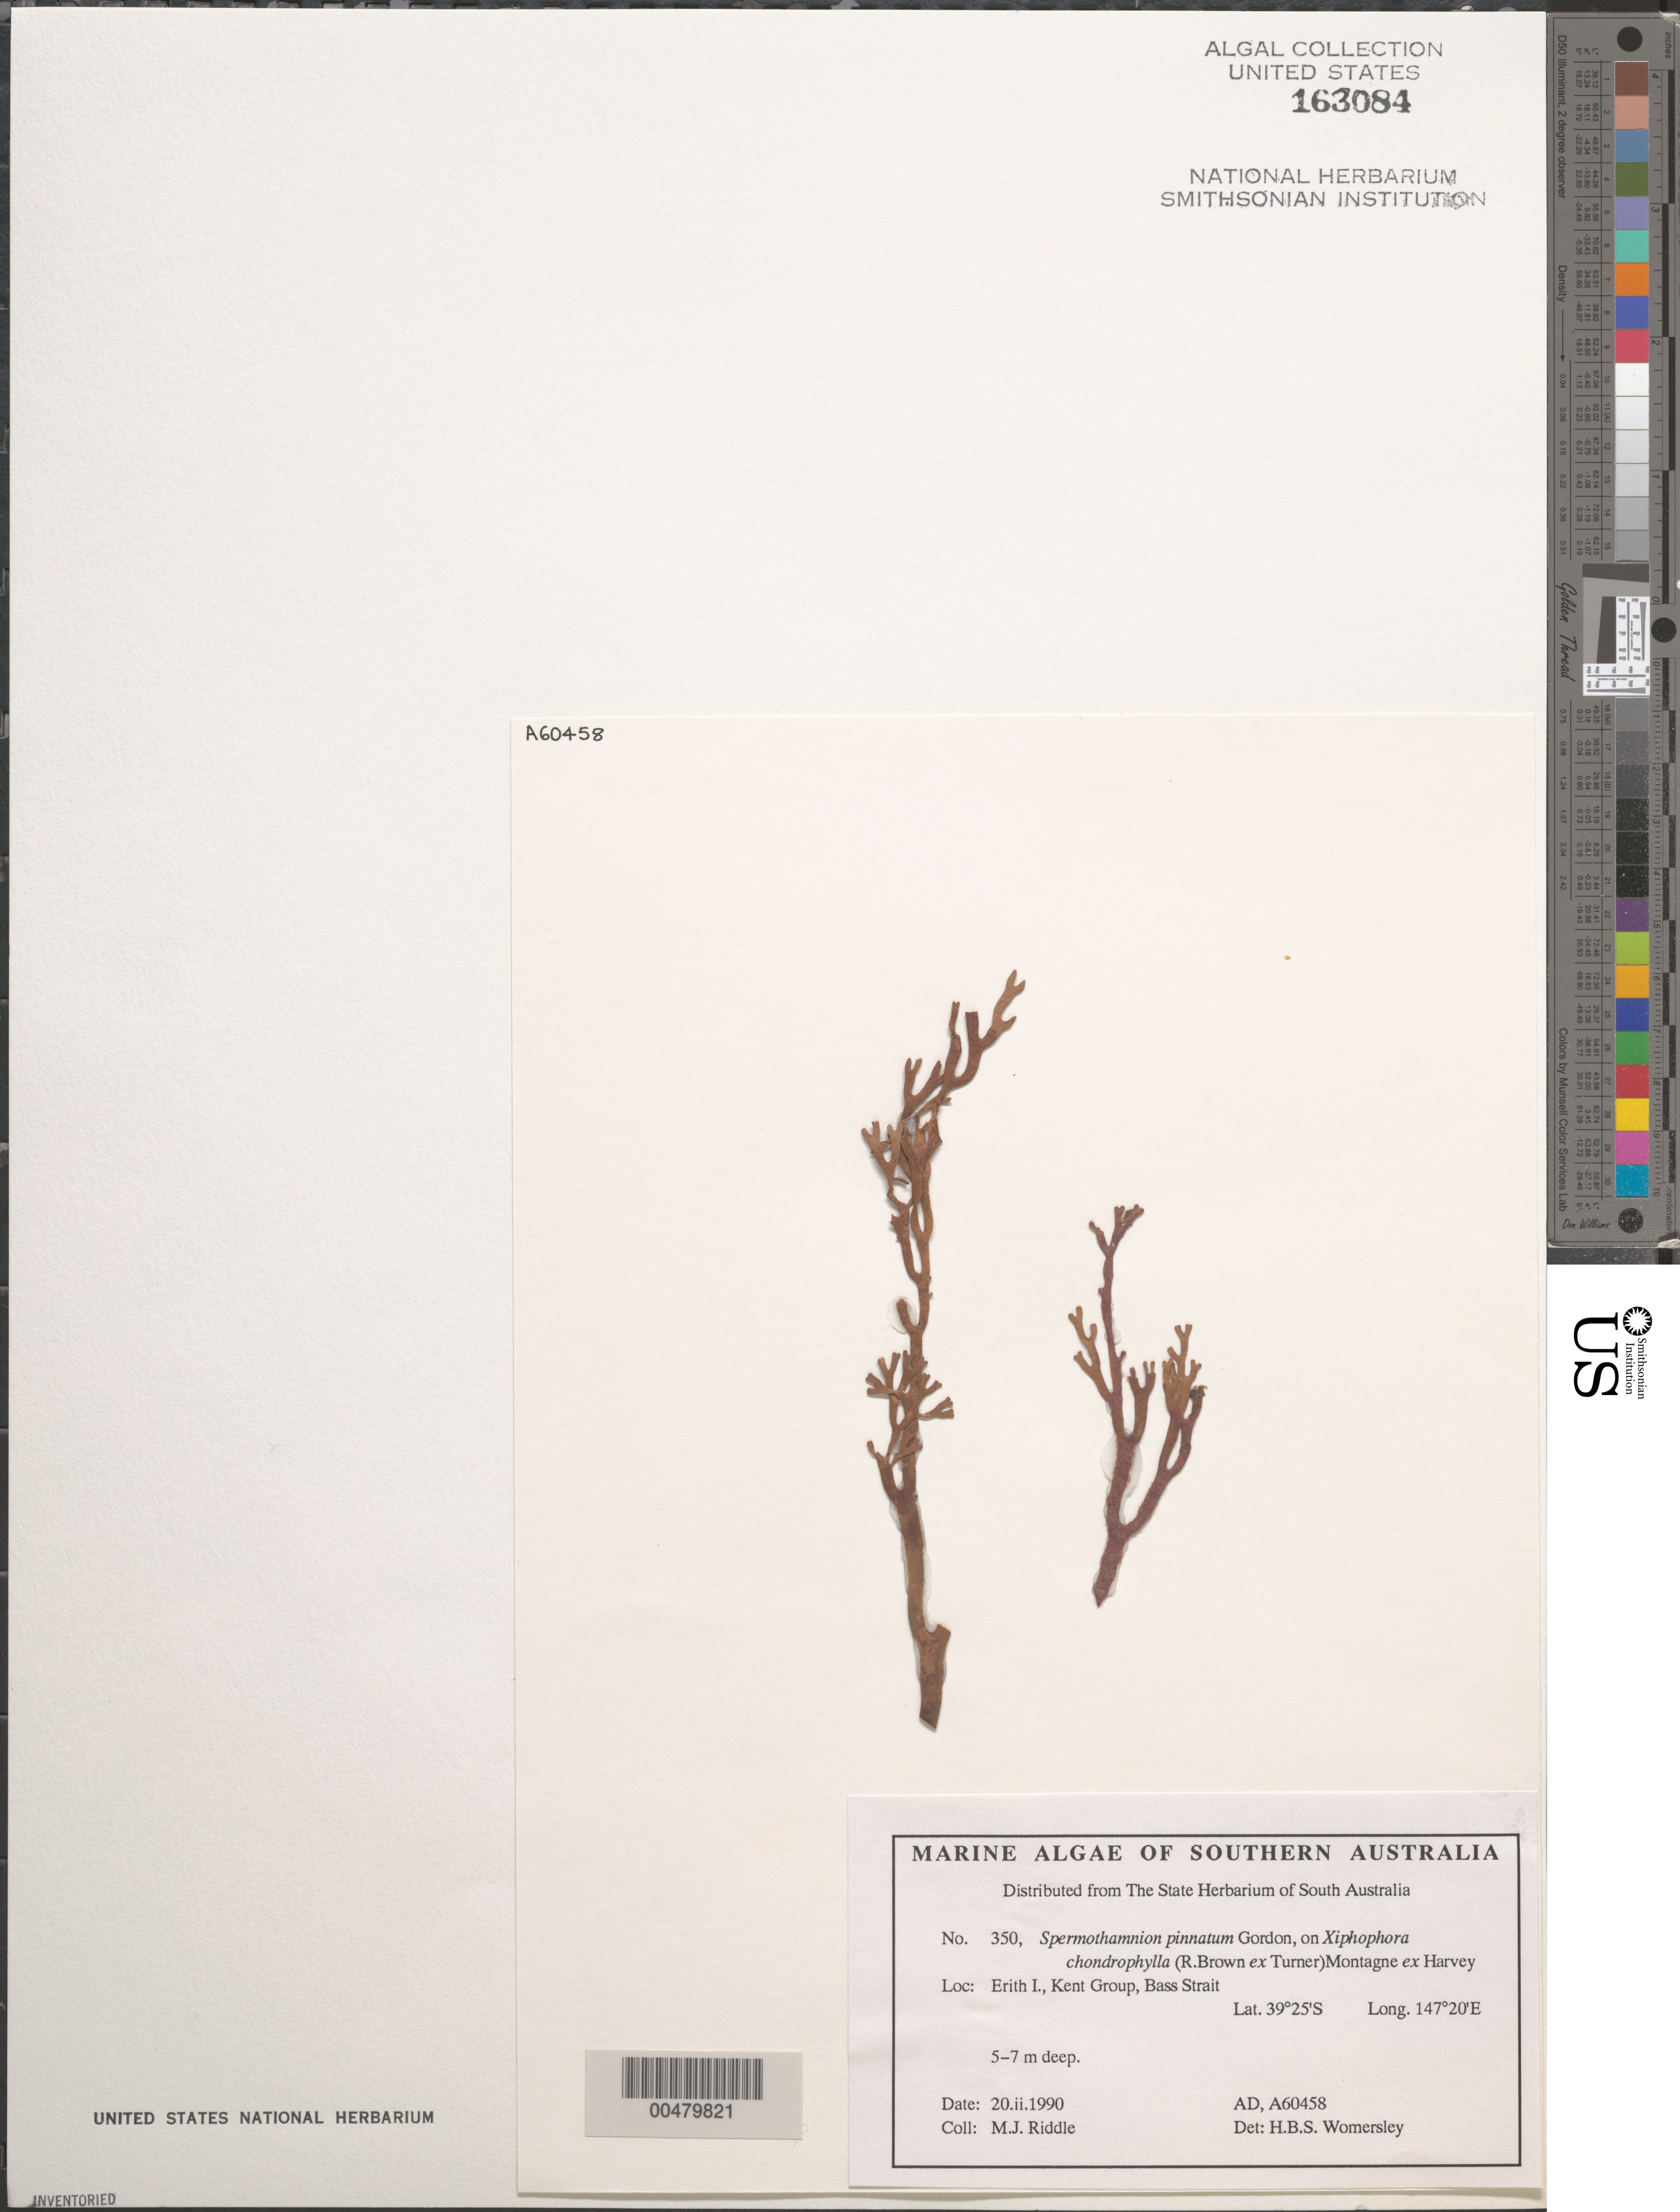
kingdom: Plantae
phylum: Rhodophyta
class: Florideophyceae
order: Ceramiales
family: Wrangeliaceae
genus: Spermothamnion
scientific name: Spermothamnion pinnatum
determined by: Womersley, H. B. S.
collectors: M. Riddle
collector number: Ad A60458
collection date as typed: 20 Feb 1990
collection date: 1990-02-20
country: Australia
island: Erith Island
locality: Bass Strait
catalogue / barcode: US 163084